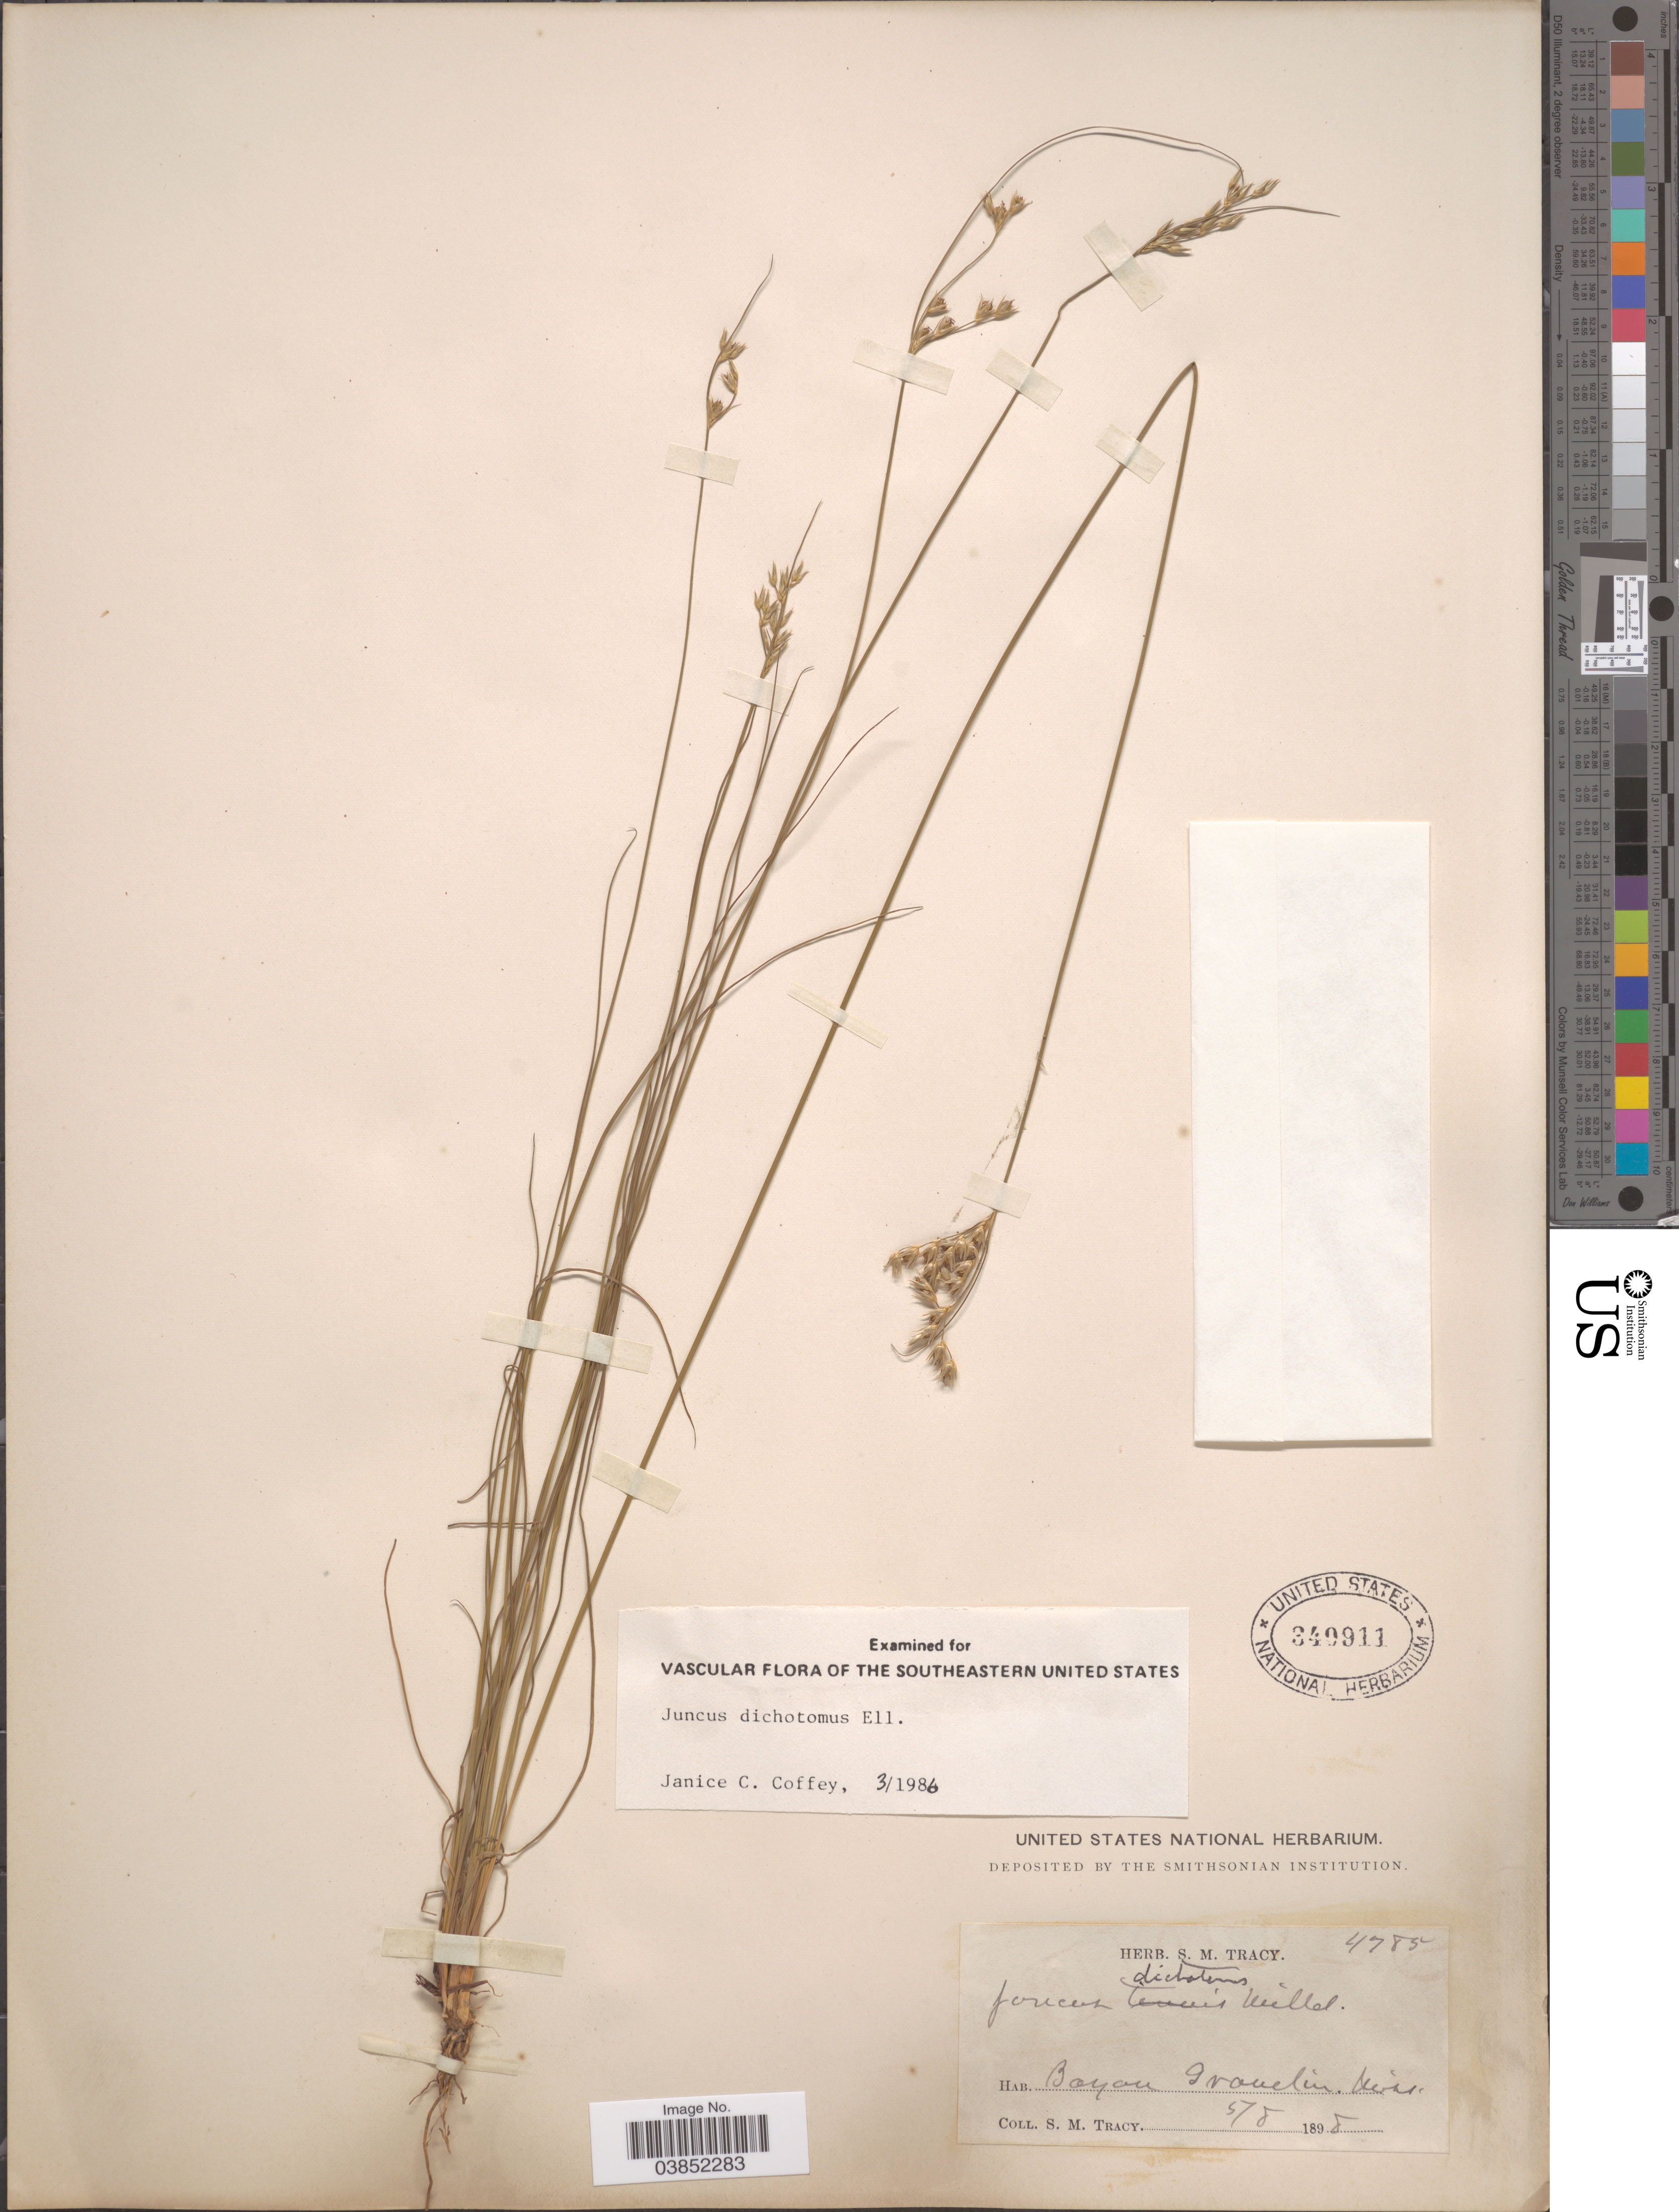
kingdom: Plantae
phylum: Tracheophyta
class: Liliopsida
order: Poales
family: Juncaceae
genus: Juncus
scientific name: Juncus dichotomus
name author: Elliott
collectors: S. M. Tracy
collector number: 4785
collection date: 1898-05-08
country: United States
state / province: Mississippi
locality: Bayou Gravelin.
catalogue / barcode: US 349911